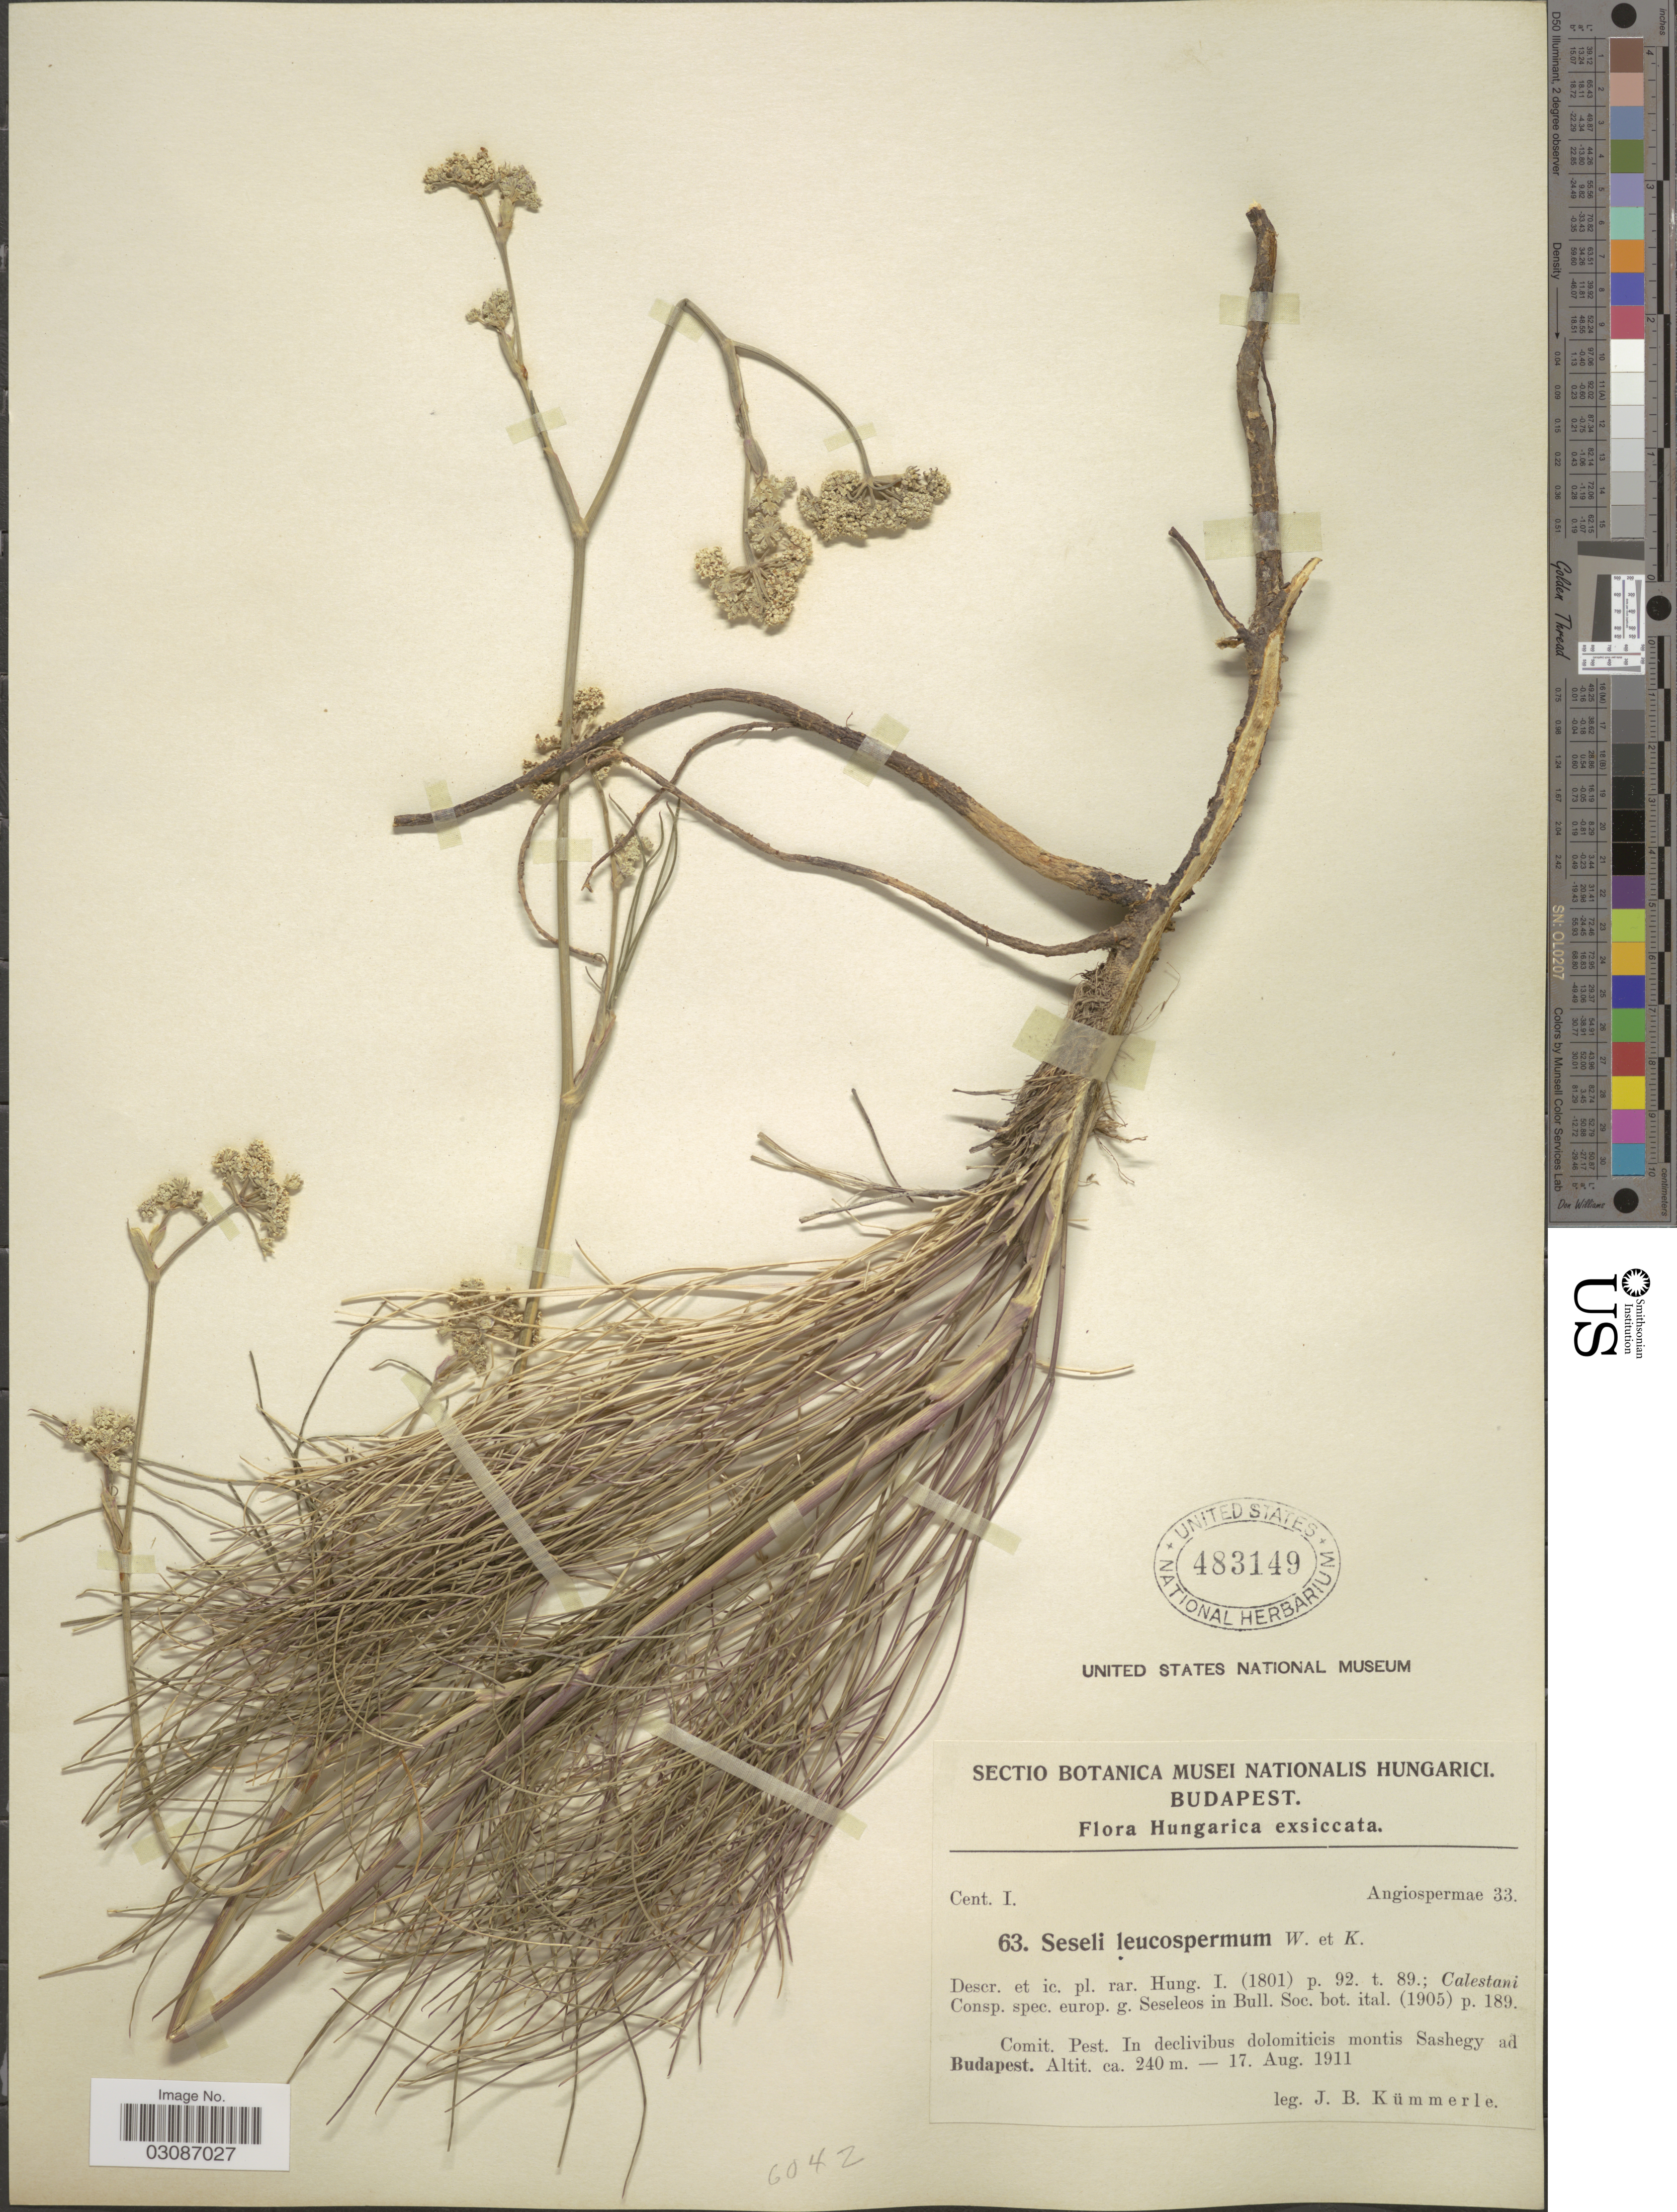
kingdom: Plantae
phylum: Tracheophyta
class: Magnoliopsida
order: Apiales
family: Apiaceae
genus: Seseli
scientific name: Seseli leucospermum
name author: Waldst. & Kit.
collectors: J. Kummerle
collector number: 63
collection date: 1911-08-17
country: Hungary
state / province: Budapest, Capital District of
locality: Comit. Pest. Montis Sashegy ad Budapest.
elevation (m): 240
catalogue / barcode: US 483149